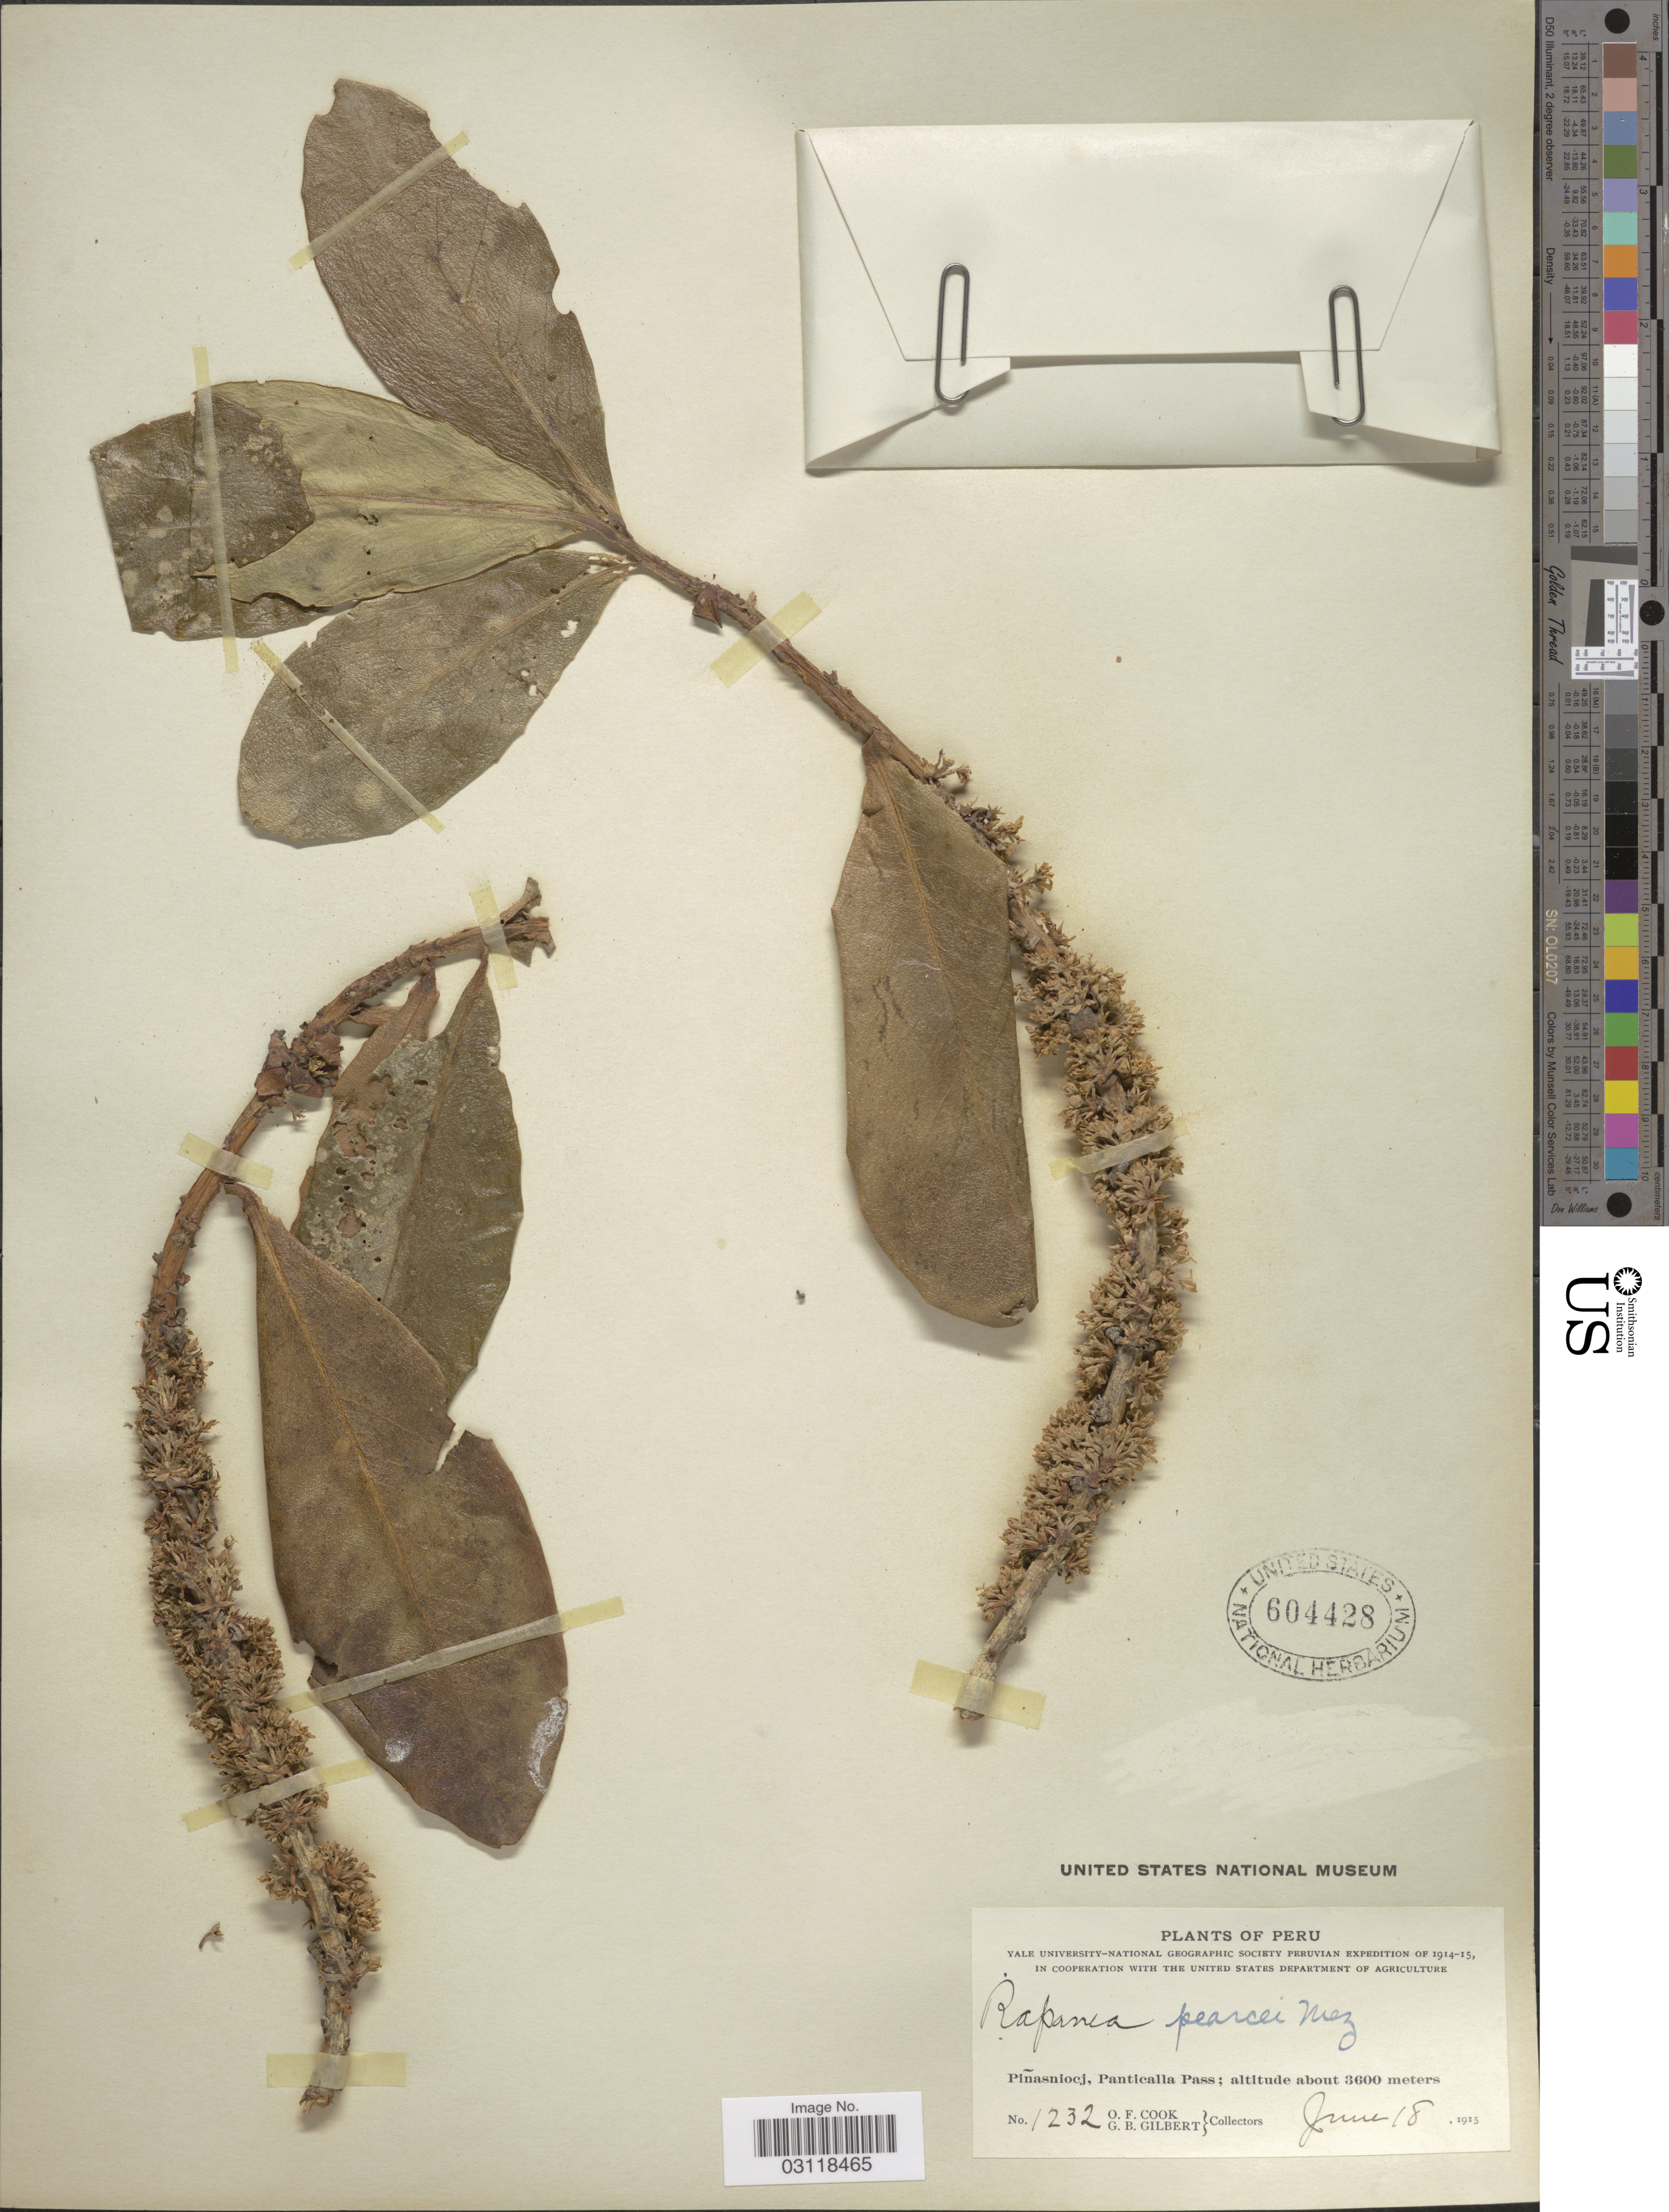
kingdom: Plantae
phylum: Tracheophyta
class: Magnoliopsida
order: Ericales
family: Primulaceae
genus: Rapanea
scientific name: Rapanea pearcei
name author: Mez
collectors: O. F. Cook & G. B. Gilbert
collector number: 1232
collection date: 1915-06-18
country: Peru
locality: Piñasniocj, Panticalla Pass.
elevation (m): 3600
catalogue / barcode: US 604428